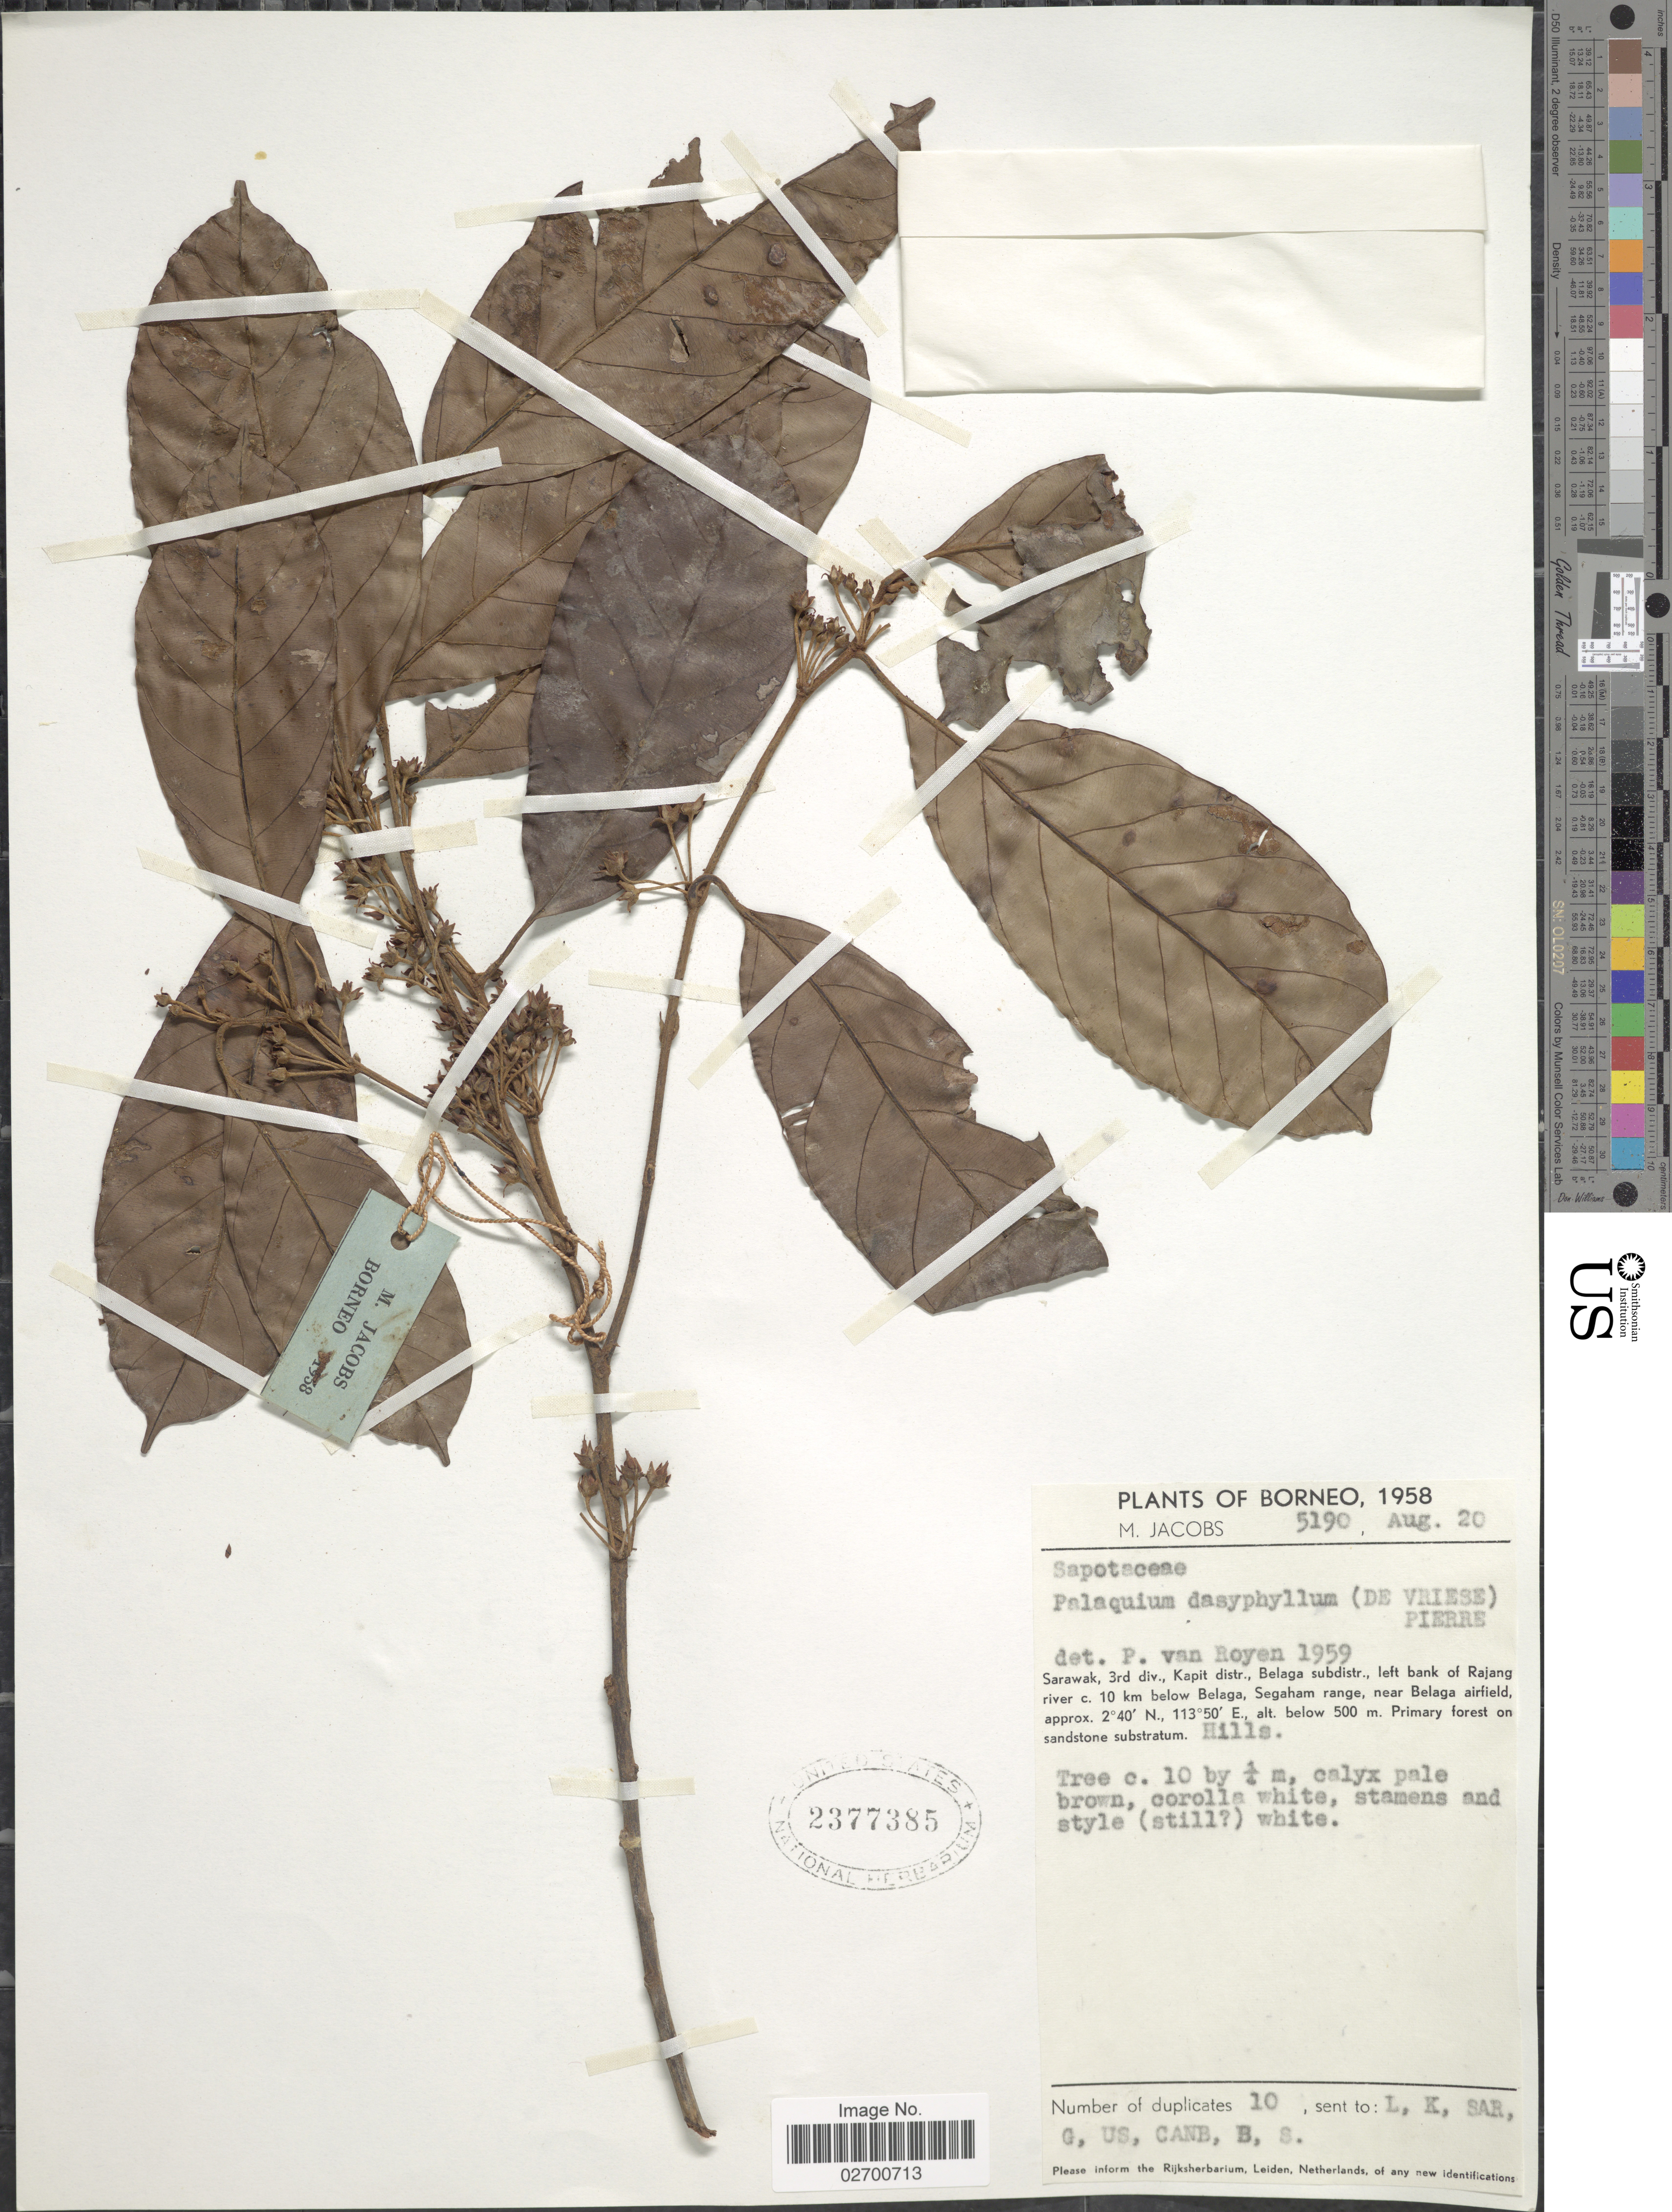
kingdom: Plantae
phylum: Tracheophyta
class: Magnoliopsida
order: Ericales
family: Sapotaceae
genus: Palaquium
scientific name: Palaquium dasyphyllum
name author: Pierre ex Dubard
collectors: M. Jacobs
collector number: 5190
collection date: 1958-08-20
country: Malaysia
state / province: Sarawak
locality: Sarawak, 3rd., Kapit distr., Belaga subdistr., left bank of Rajang river c. 10 km below Belaga, Segaham range, near Belaga airfield. Borneo.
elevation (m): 500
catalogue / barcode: US 2377385